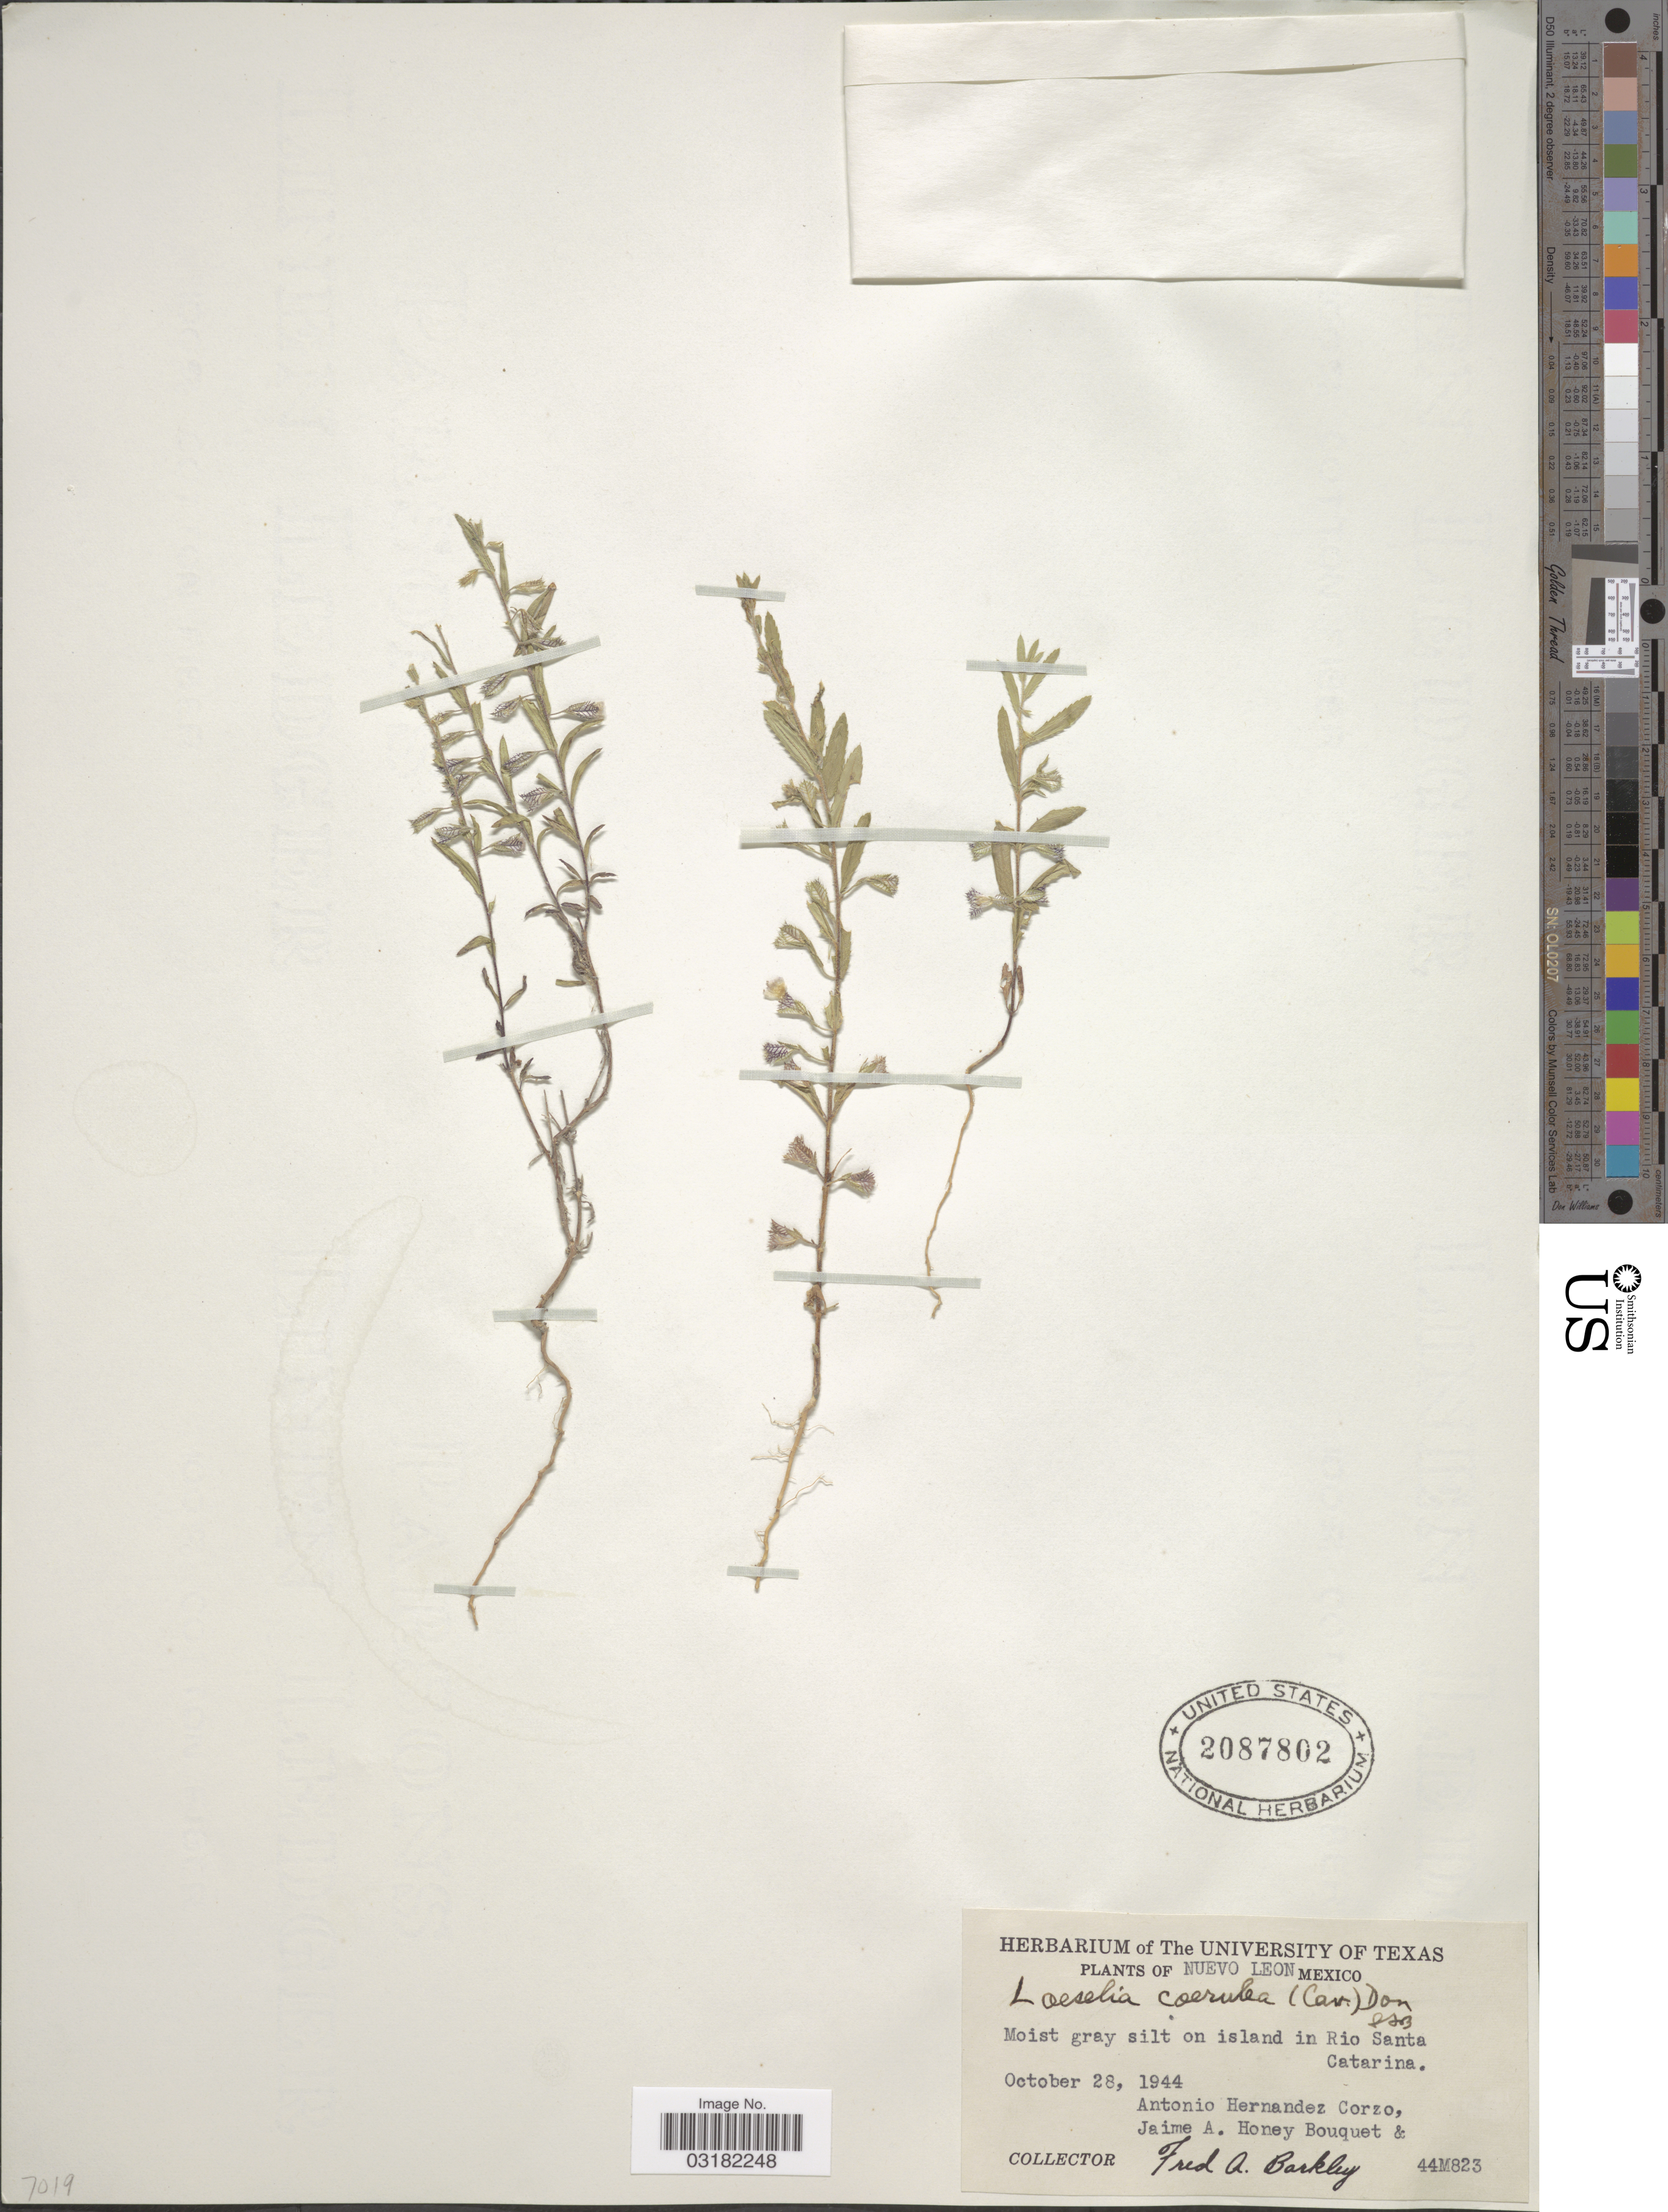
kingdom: Plantae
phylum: Tracheophyta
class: Magnoliopsida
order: Ericales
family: Polemoniaceae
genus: Loeselia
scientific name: Loeselia caerulea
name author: (Cav.) G. Don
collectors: A. Hernandez-Corzo, Honey Bouquet, J. A. & F. A. Barkley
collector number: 44M823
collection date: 1944-10-28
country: Mexico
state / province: Nuevo León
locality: Moist gray silt on island in Rio Santa Catarina.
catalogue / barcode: US 2087802